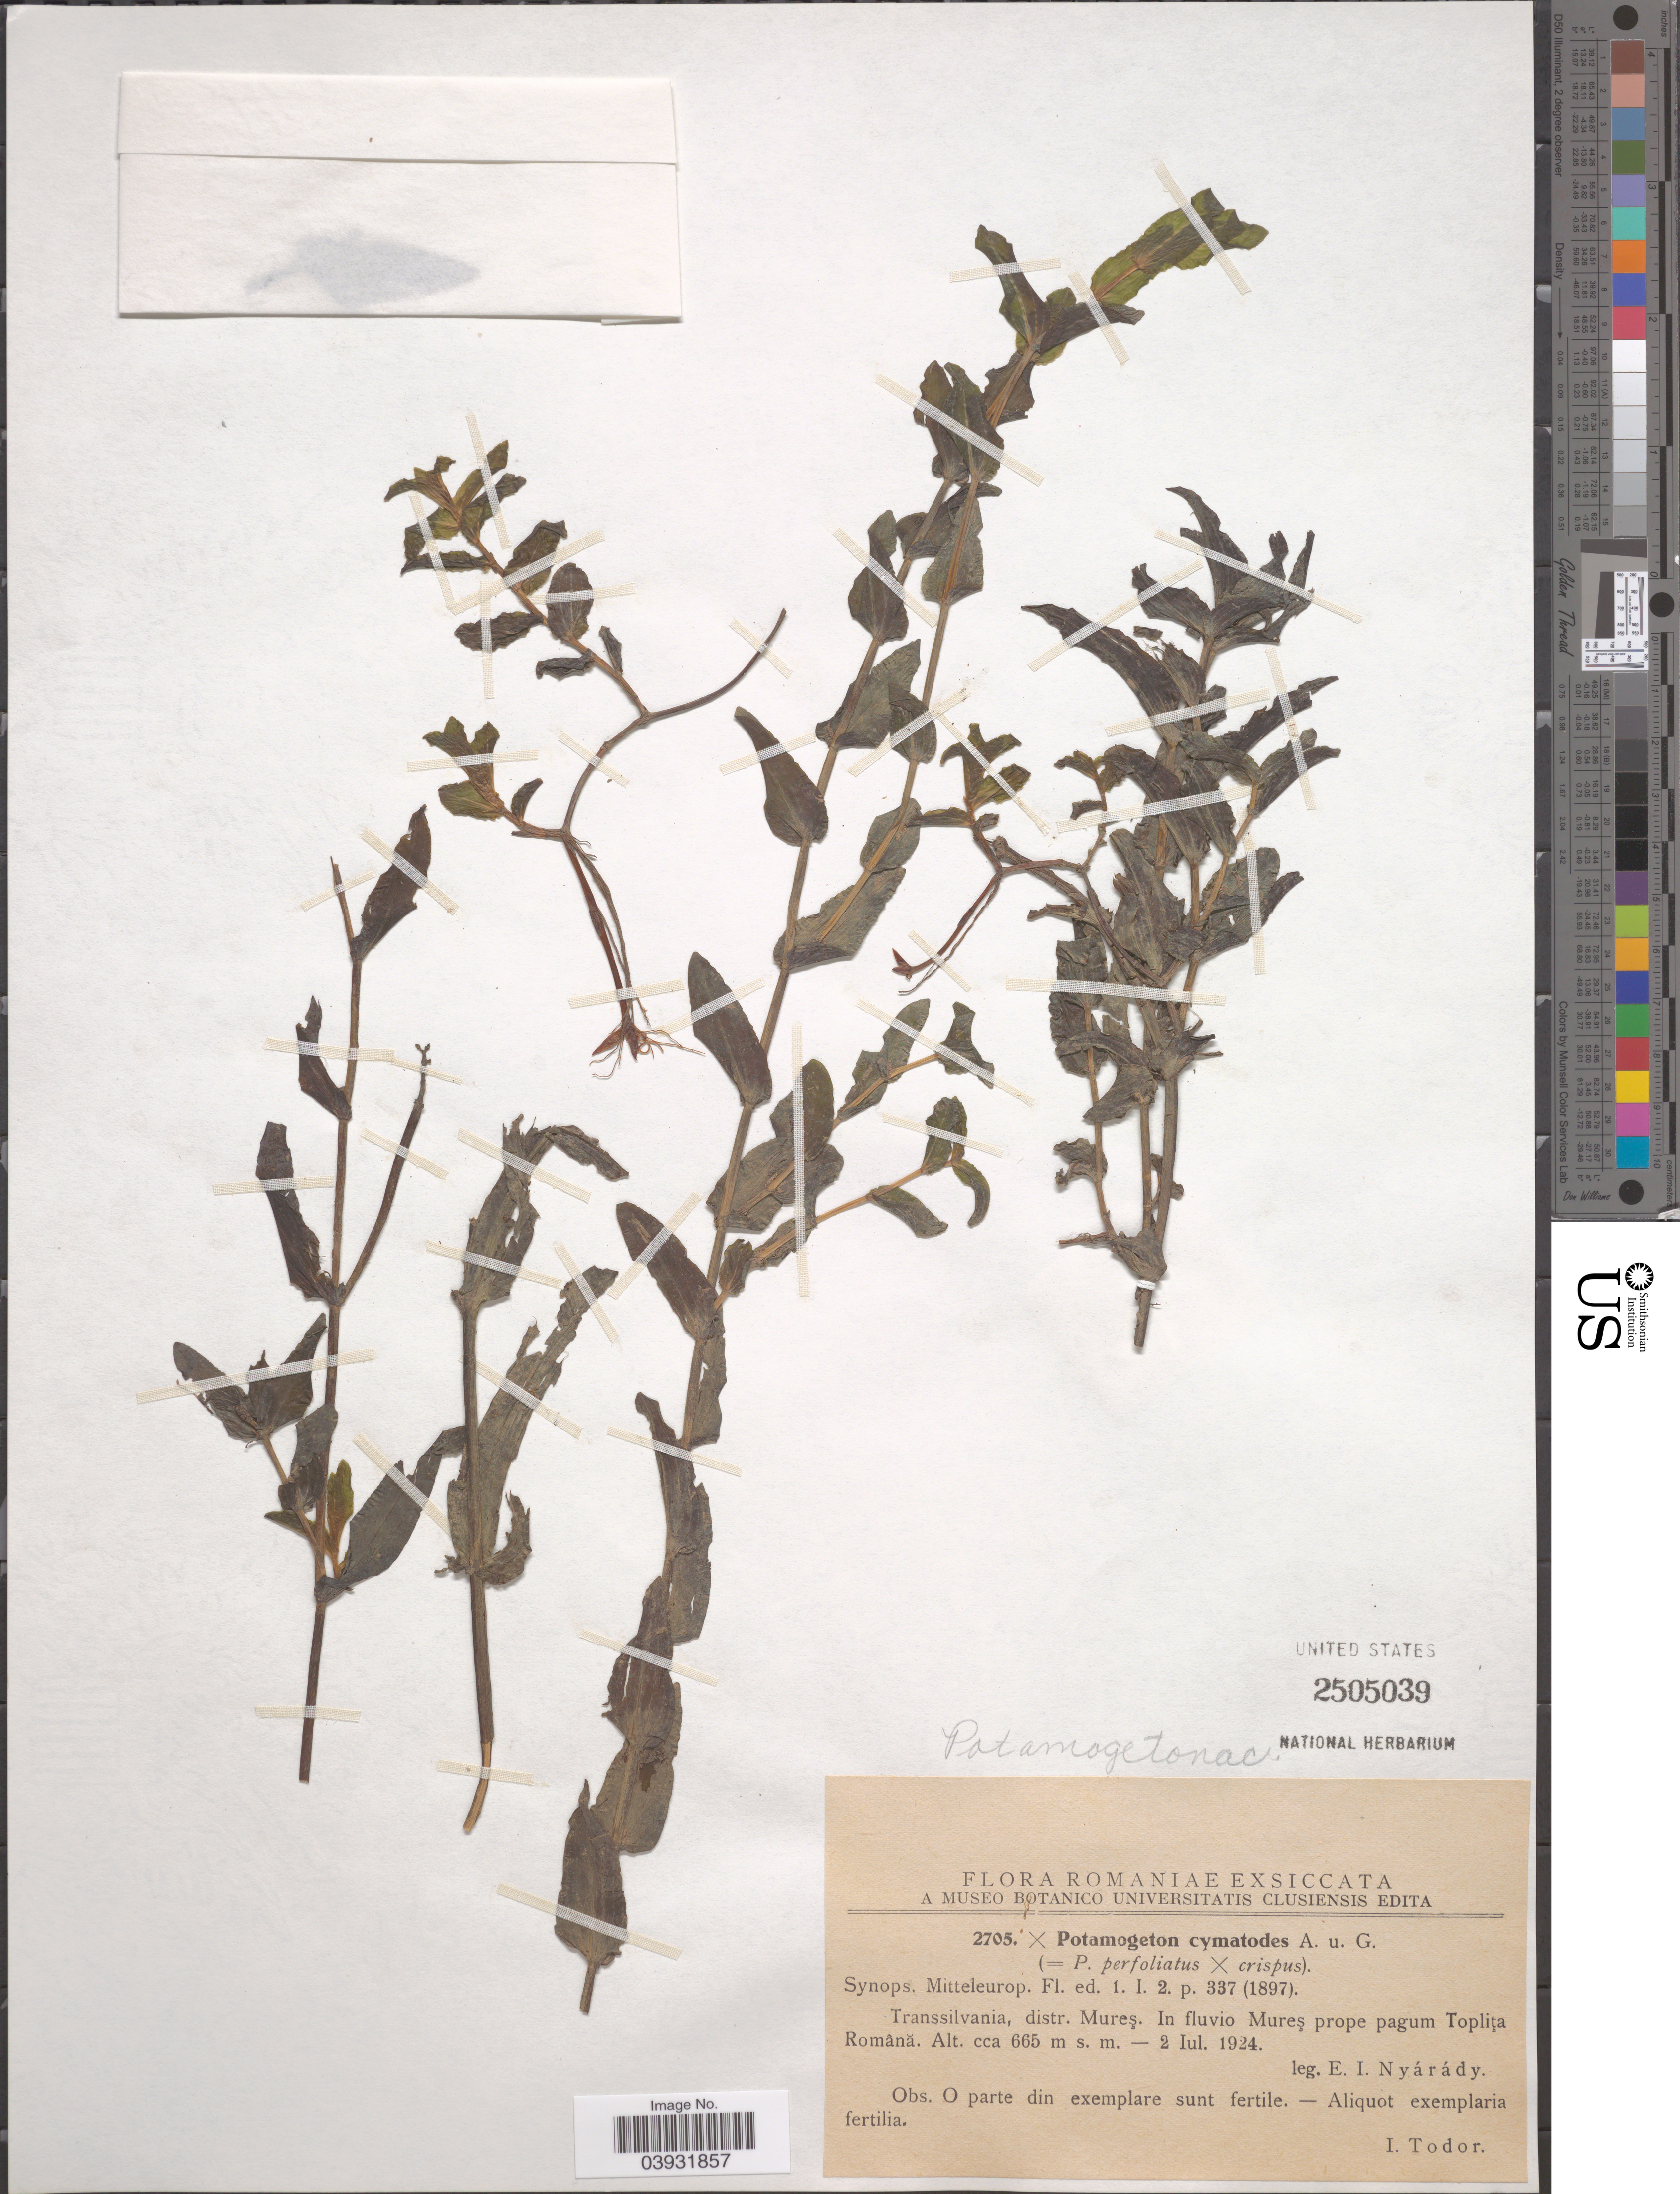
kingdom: Plantae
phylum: Tracheophyta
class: Liliopsida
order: Alismatales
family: Potamogetonaceae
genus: Potamogeton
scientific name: Potamogeton cymatodes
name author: Asch. & Graebn.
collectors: E. Nyárády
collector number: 2705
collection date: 1924-07-02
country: Romania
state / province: Mures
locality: Transsilvania, distr. Mureş. In fluvio Mureş prope pagum Toplita Română.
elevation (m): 665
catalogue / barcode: US 2505039